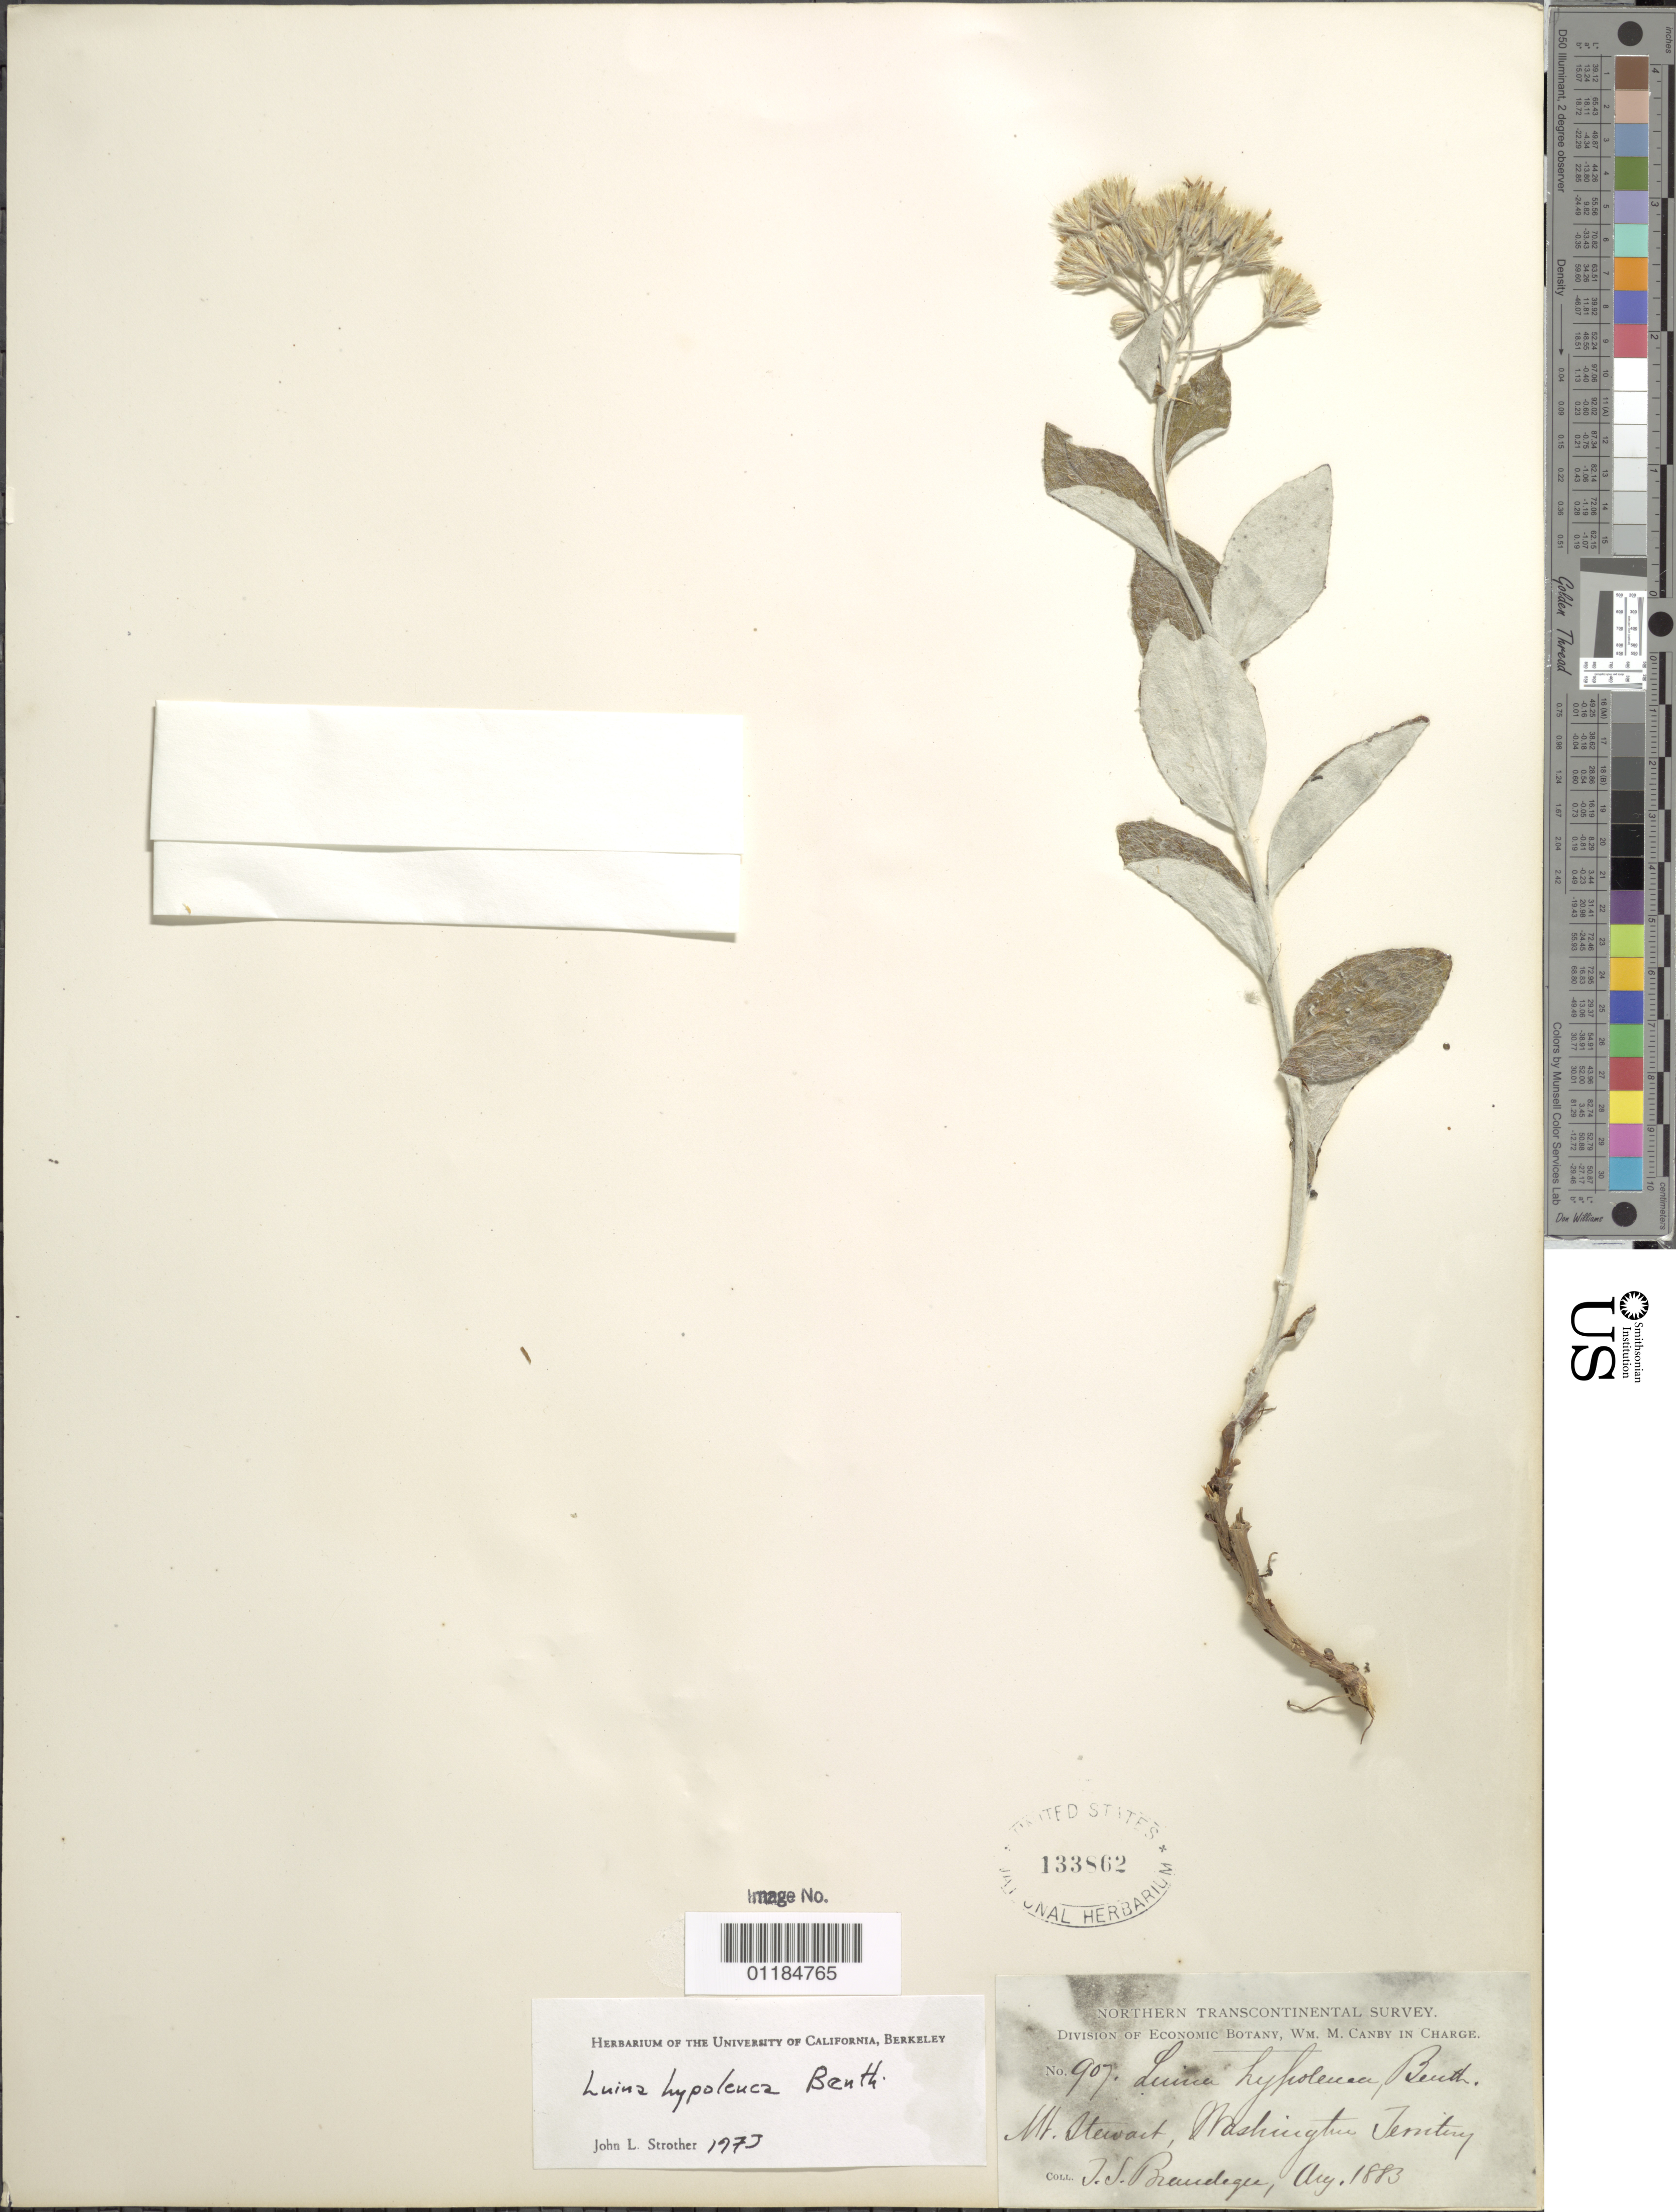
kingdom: Plantae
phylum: Tracheophyta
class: Magnoliopsida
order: Asterales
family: Asteraceae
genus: Luina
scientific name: Luina hypoleuca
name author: Benth.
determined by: Strother, J. L., (UC), University of California Berkeley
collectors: J. S. Brandegee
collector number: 907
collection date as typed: Aug. 1883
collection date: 1883-08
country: United States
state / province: Washington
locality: Alpine, Mt. Stewart.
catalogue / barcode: US 133862